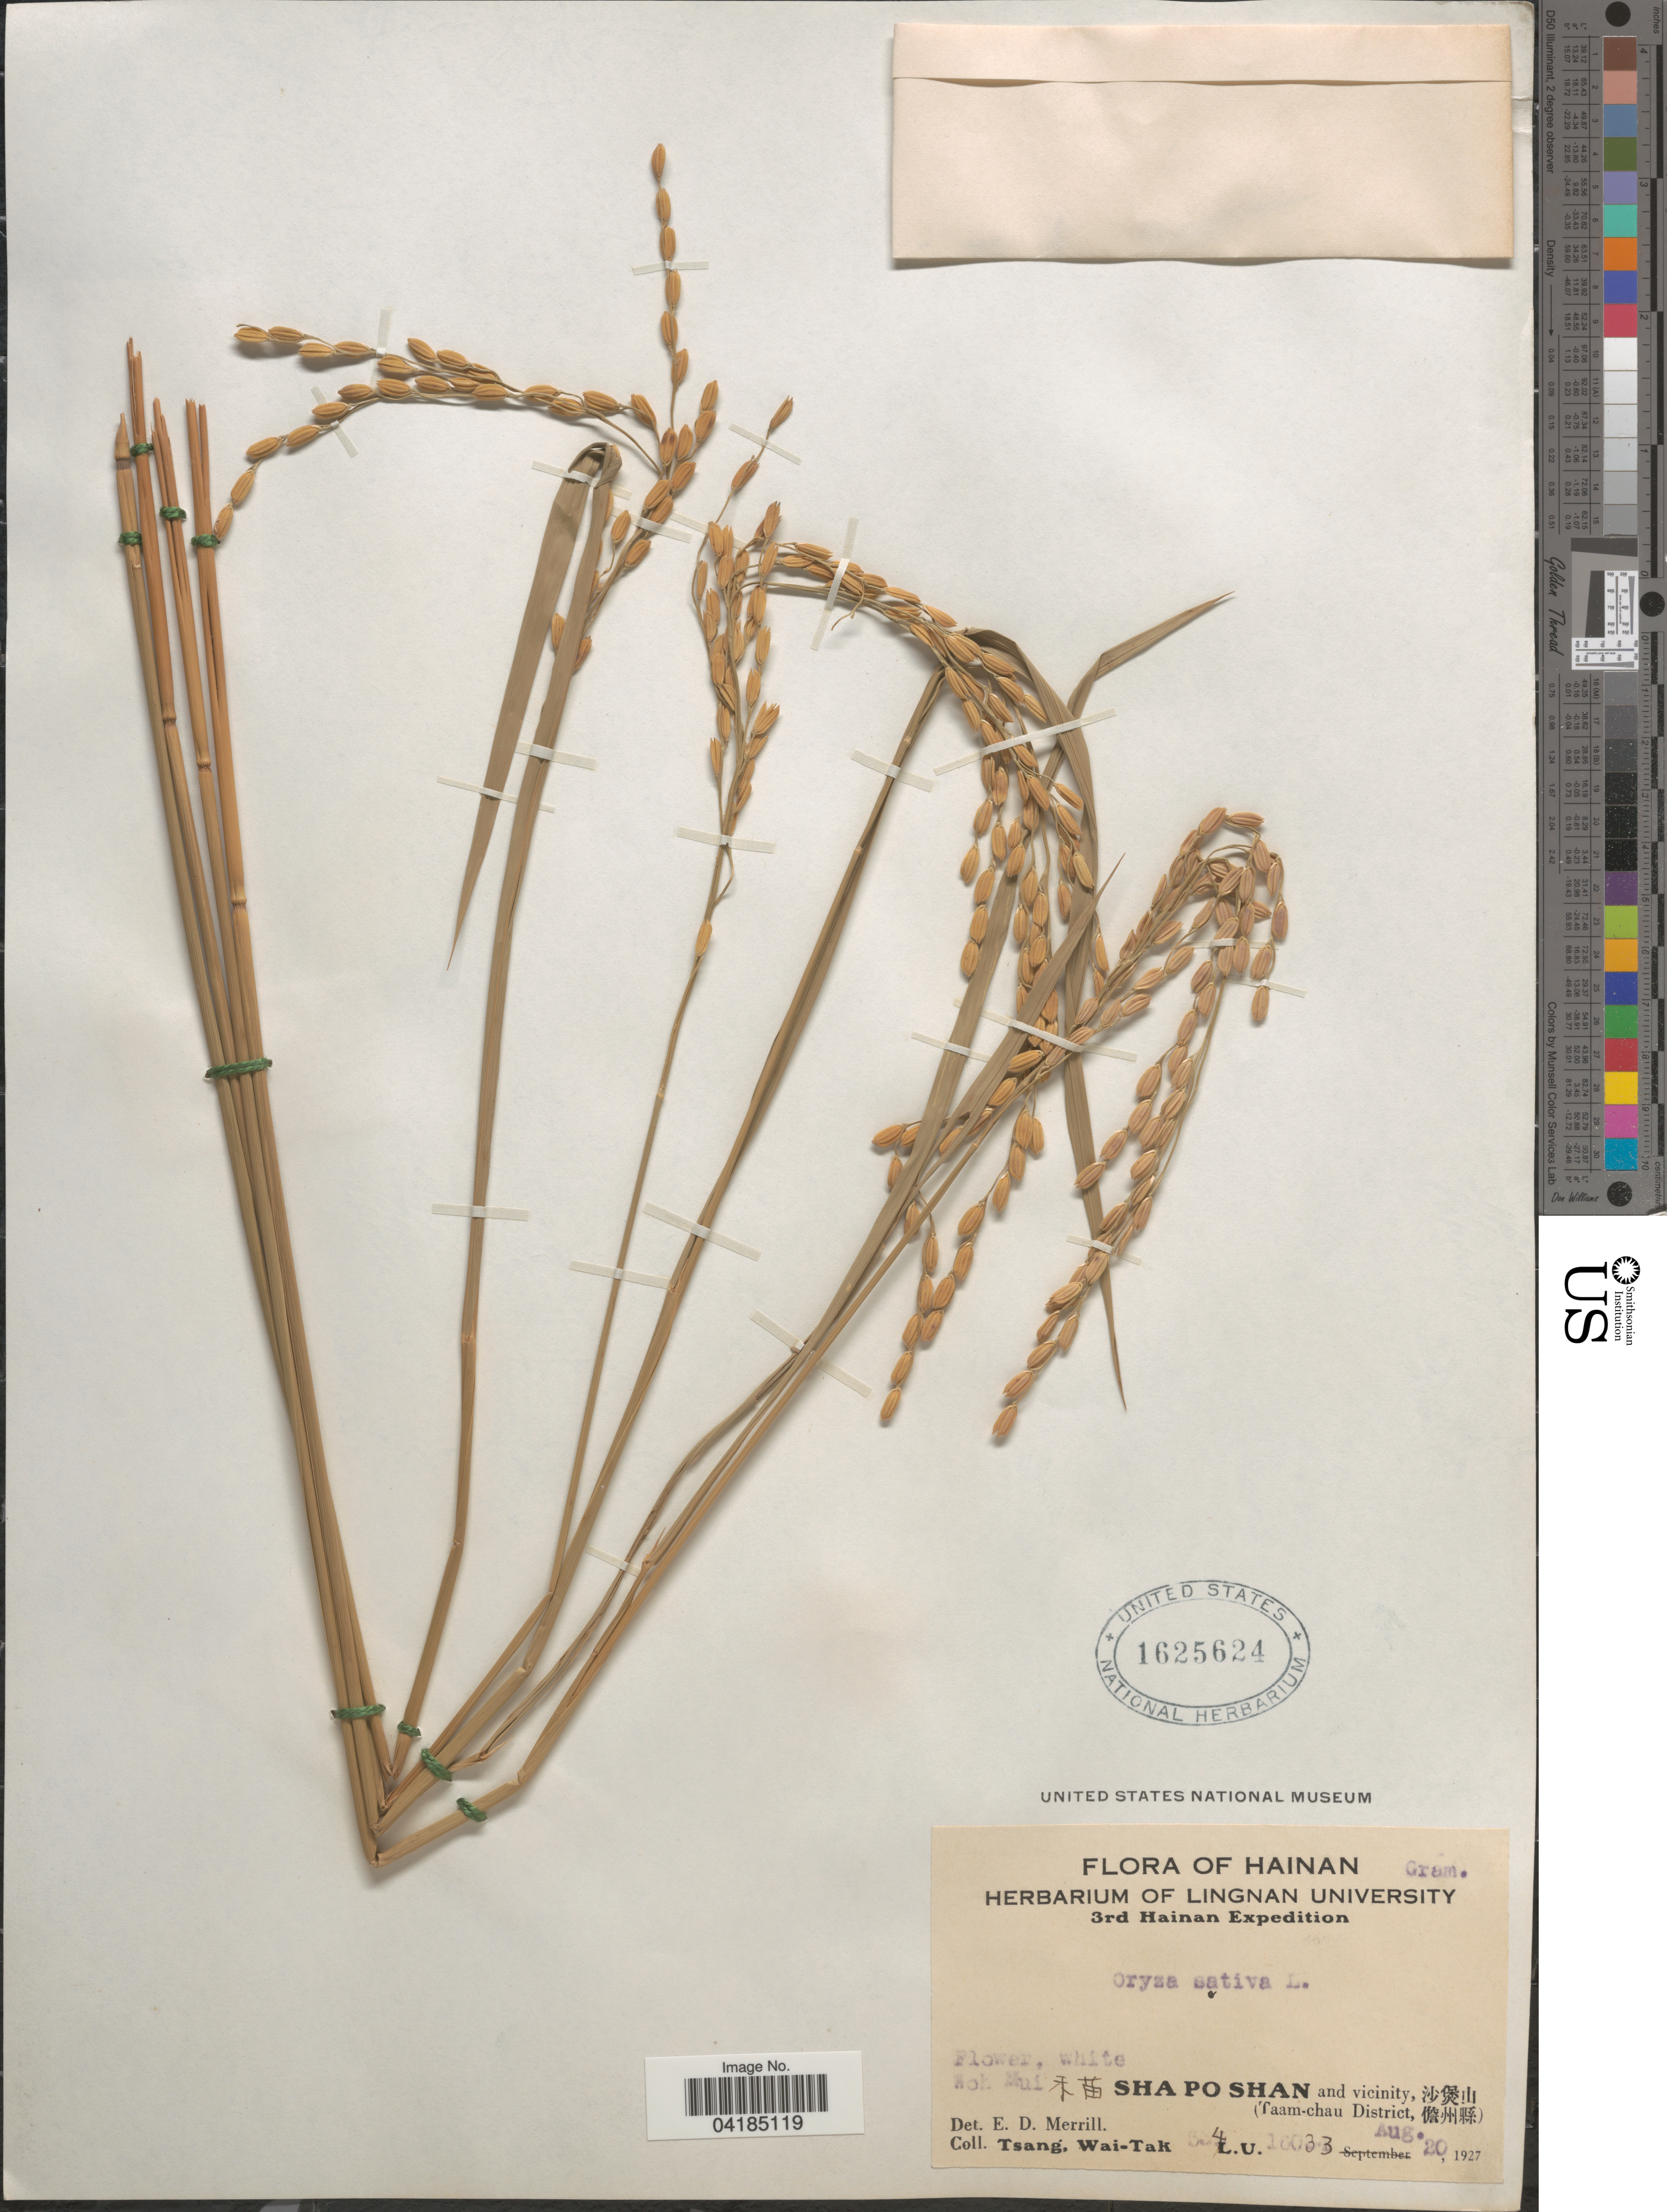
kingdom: Plantae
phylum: Tracheophyta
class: Liliopsida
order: Poales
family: Poaceae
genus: Oryza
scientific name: Oryza sativa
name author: L.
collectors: W. T. Tsang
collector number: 4L.U.16033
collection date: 1927-08-20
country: China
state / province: Hainan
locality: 3rd Hainan Expedition. X. Sha Po Shan and vicinity, X. (Taam-chau District, X).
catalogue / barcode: US 1625624